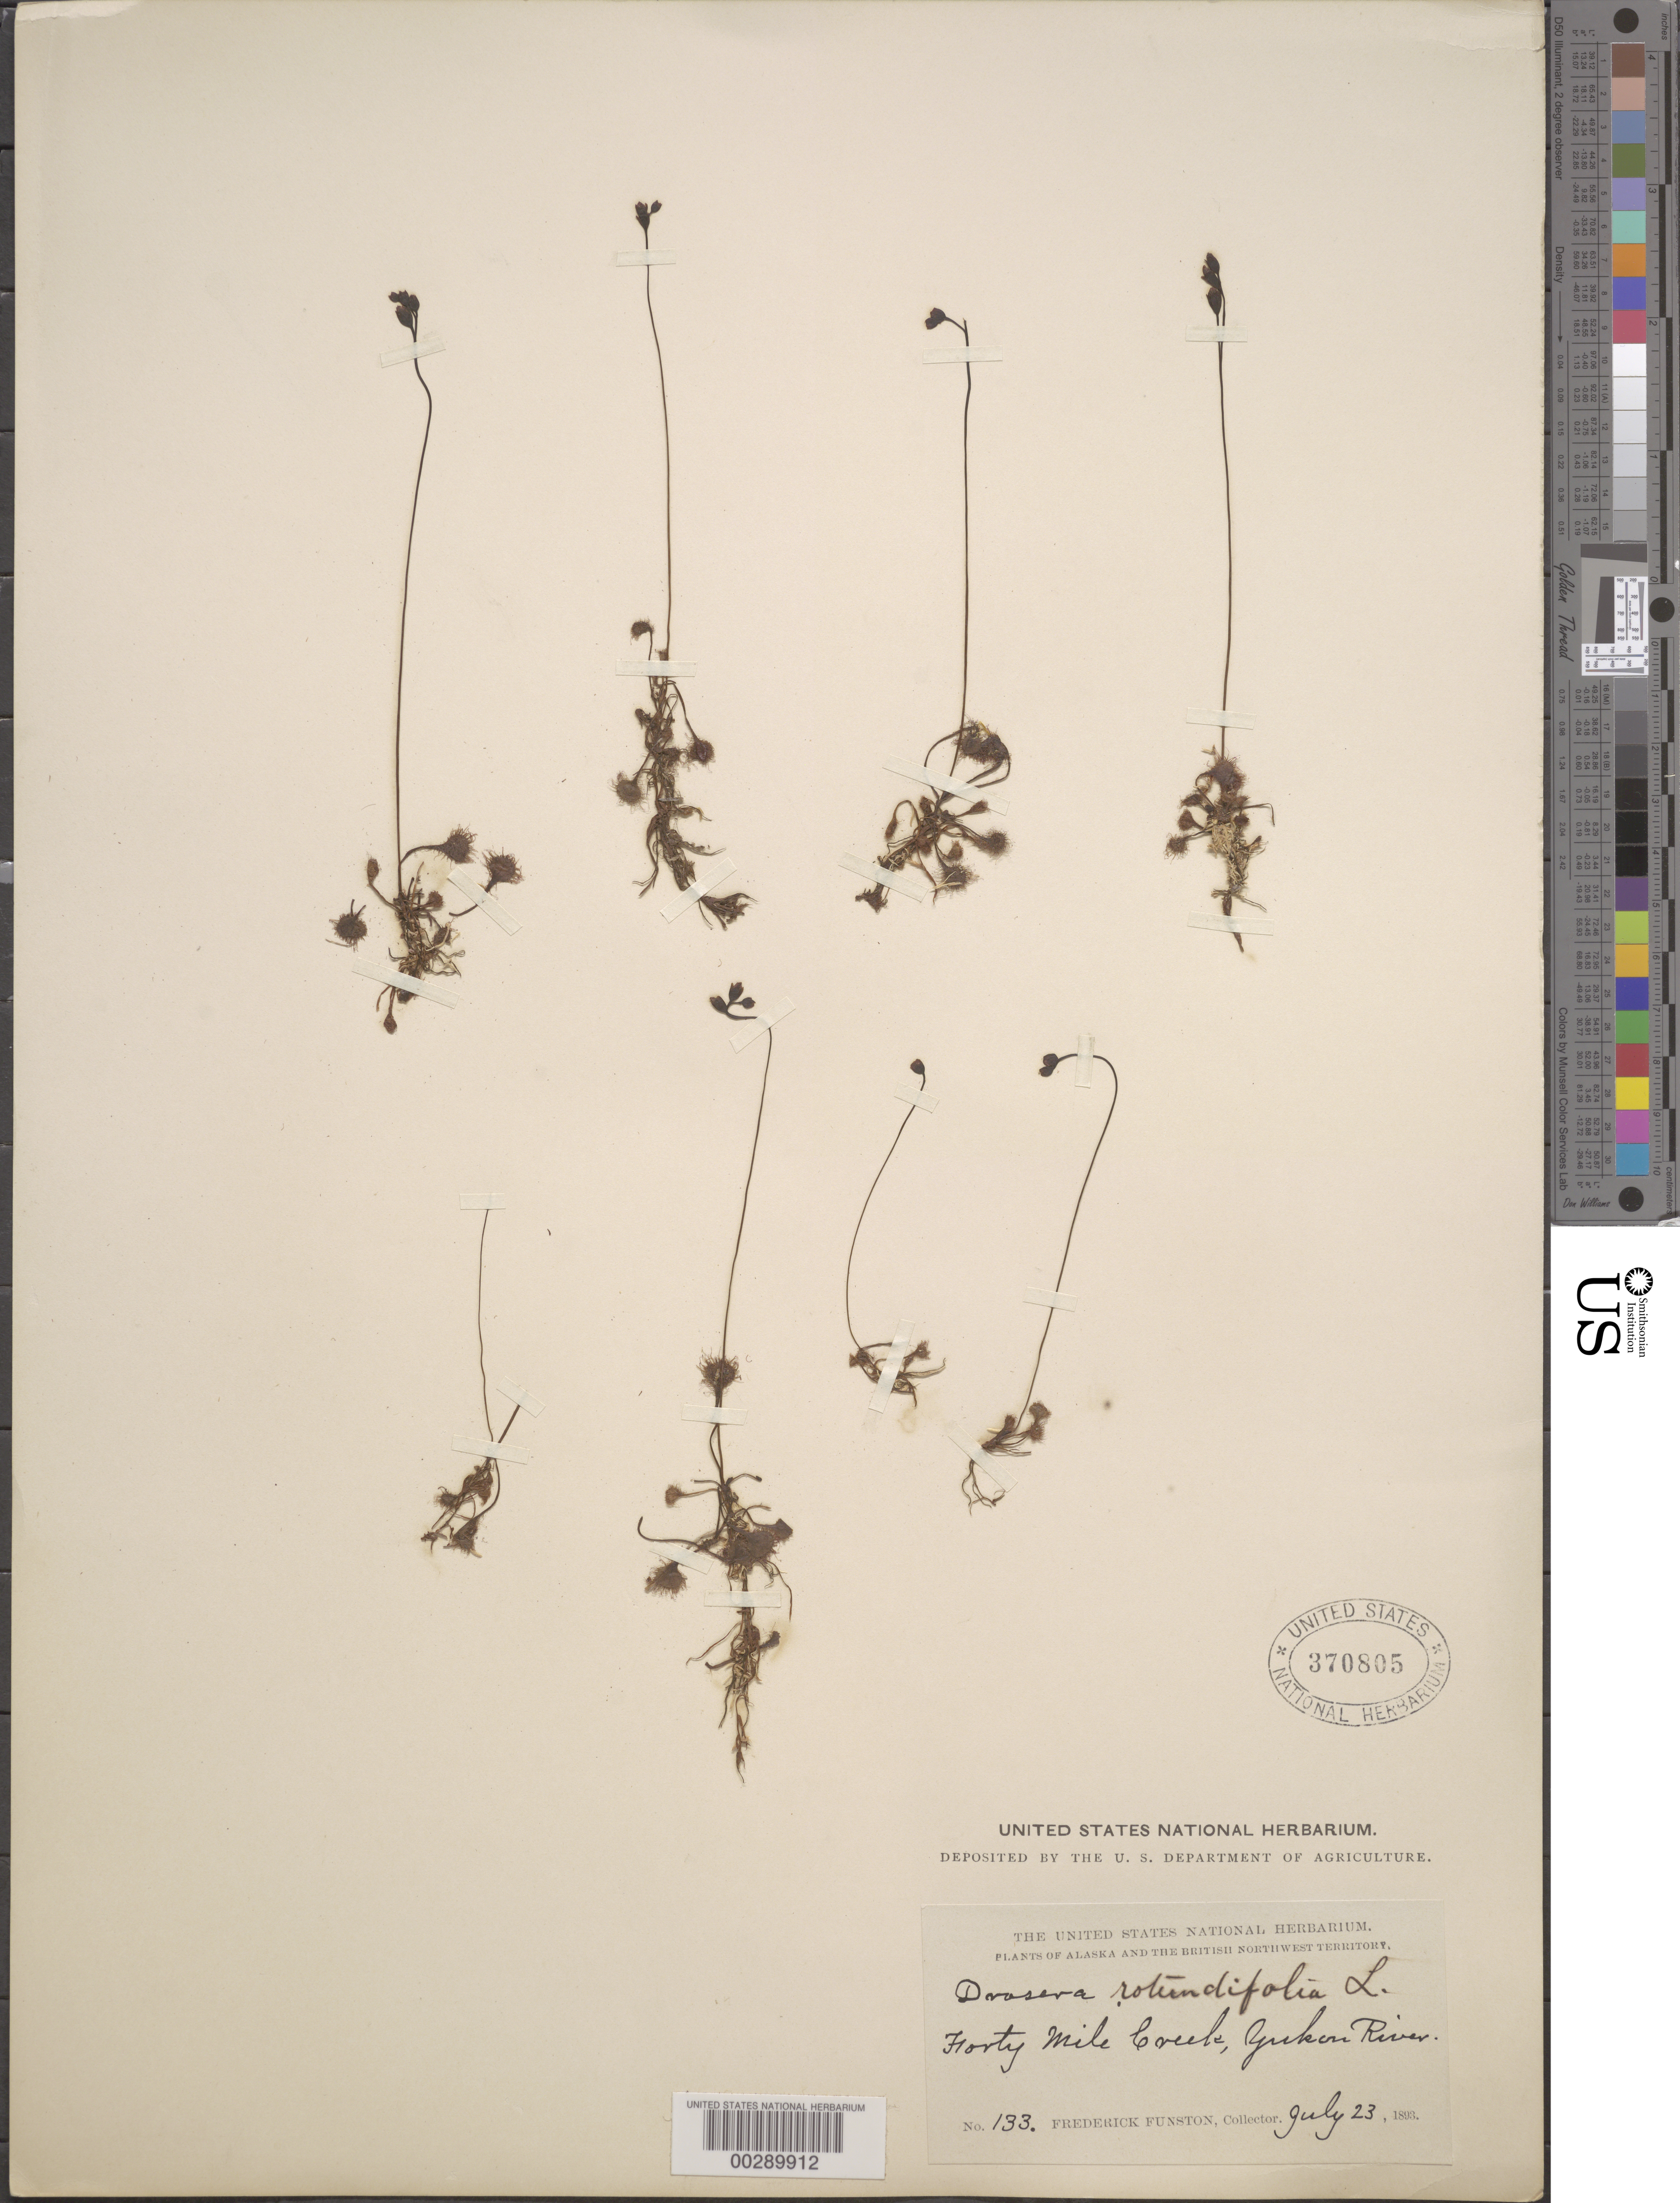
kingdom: Plantae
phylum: Tracheophyta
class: Magnoliopsida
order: Caryophyllales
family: Droseraceae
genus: Drosera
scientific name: Drosera rotundifolia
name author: L.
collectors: F. Funston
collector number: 133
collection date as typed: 23 Jul 1893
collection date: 1893-07-23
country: United States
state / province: Alaska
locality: Forty mile creek, yukon river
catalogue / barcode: US 370805